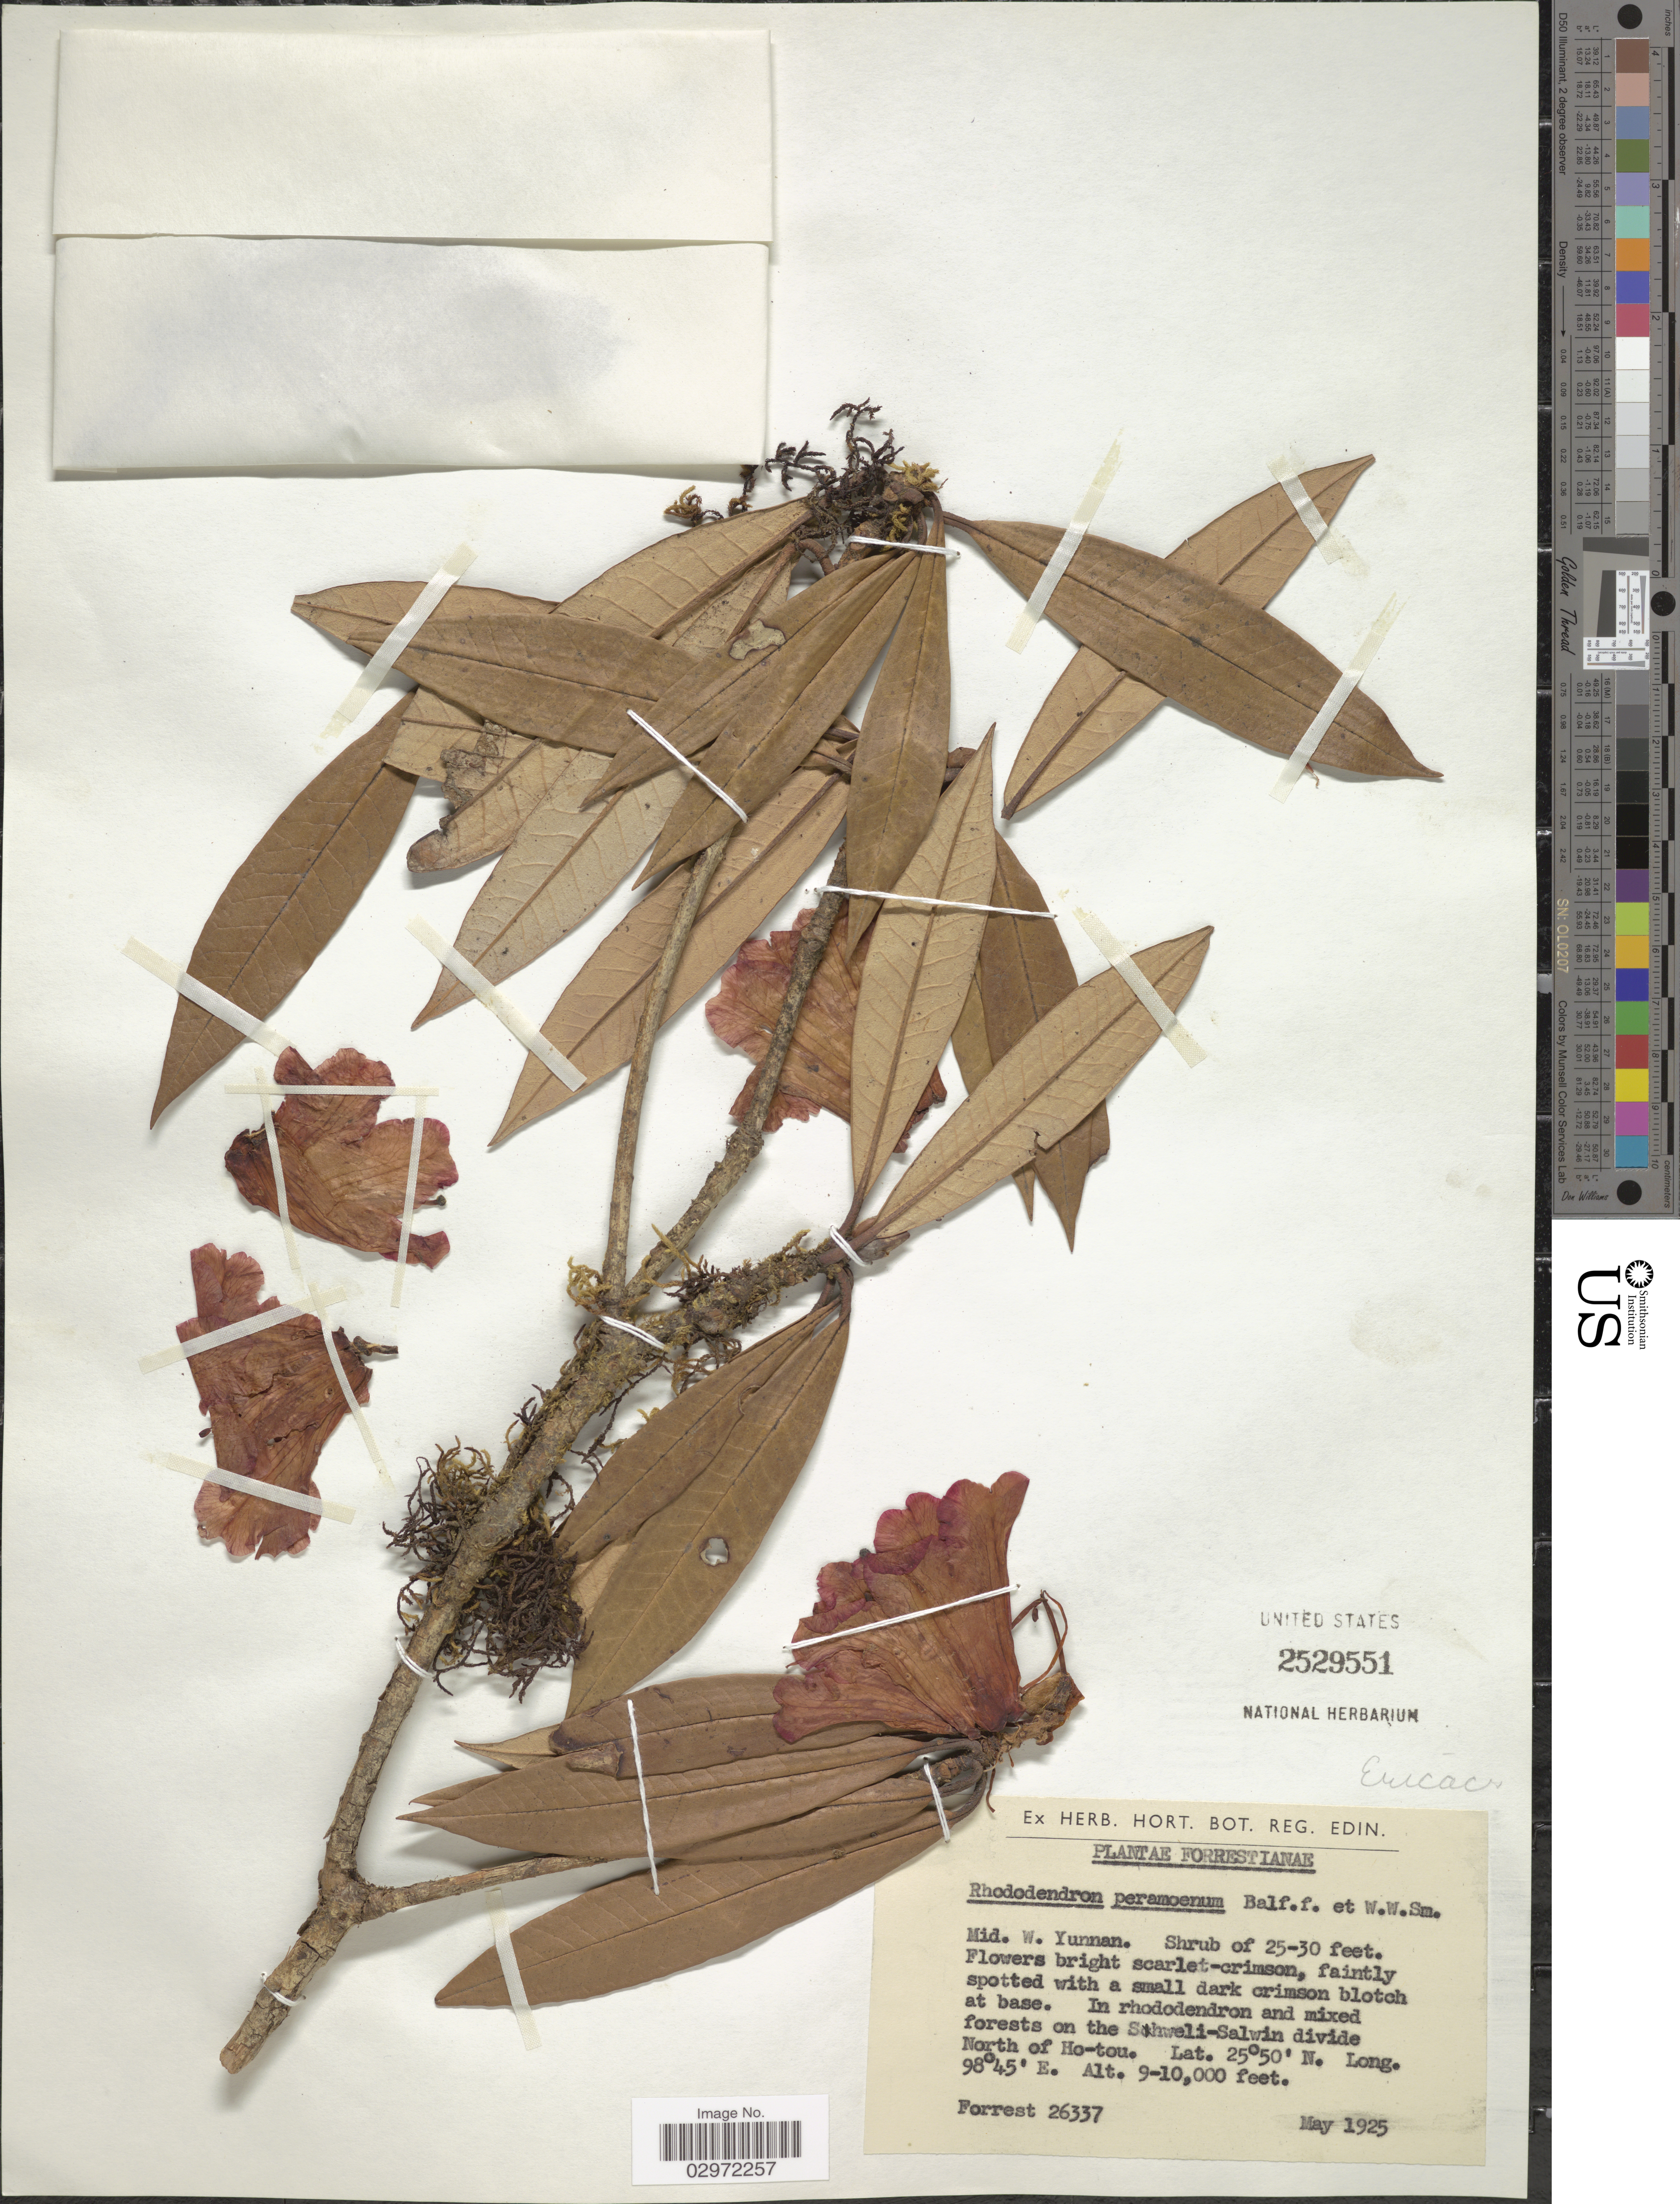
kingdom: Plantae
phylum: Tracheophyta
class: Magnoliopsida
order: Ericales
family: Ericaceae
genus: Rhododendron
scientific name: Rhododendron peramoenum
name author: Balf. f. & Forrest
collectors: -. Forrest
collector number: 26337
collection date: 1925-05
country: China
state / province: Yunnan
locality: Mid W. Yunnan. In rhododendron and mixed forest on the Shweli-Salwin divide North of Ho-tou.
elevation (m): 2743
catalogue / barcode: US 2529551